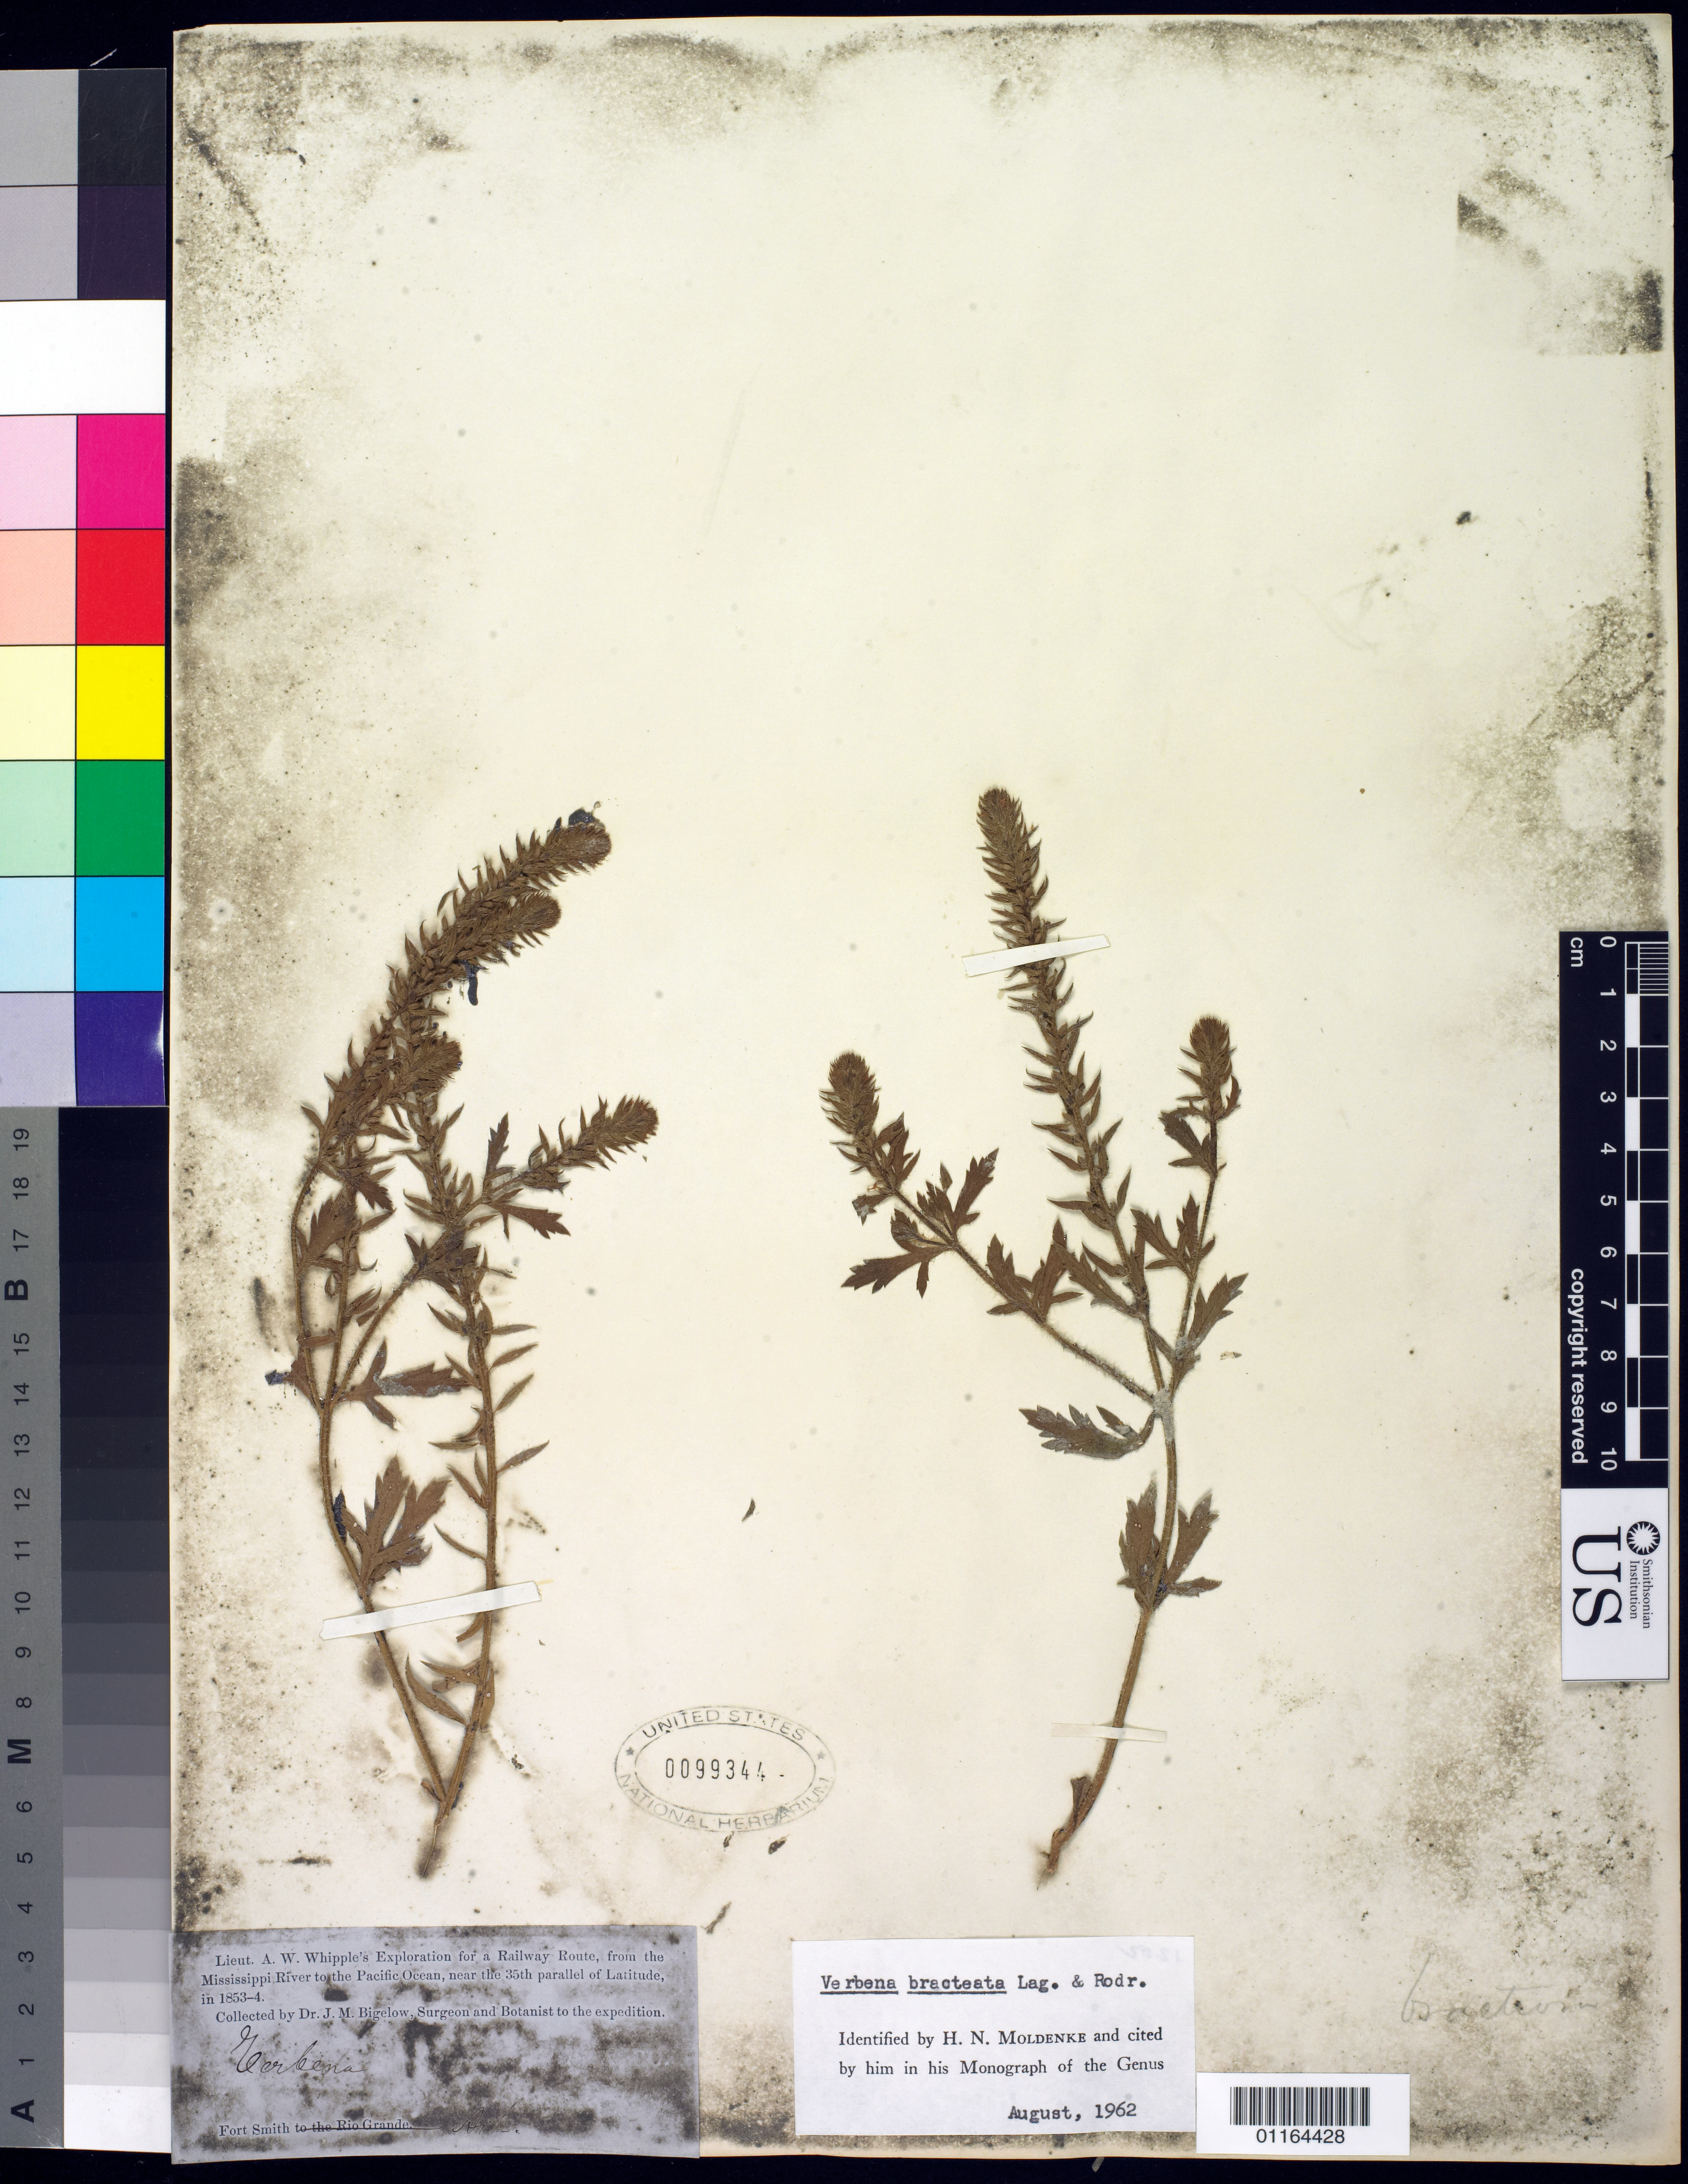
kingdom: Plantae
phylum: Tracheophyta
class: Magnoliopsida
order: Lamiales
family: Verbenaceae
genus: Verbena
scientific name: Verbena bracteata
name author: Cav. ex Lag. & Rodr.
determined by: Moldenke, H. N.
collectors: J. M. Bigelow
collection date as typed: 1853 to -- --- 1854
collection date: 1853/1854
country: United States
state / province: Arkansas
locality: Fort Smith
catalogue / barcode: US 99344